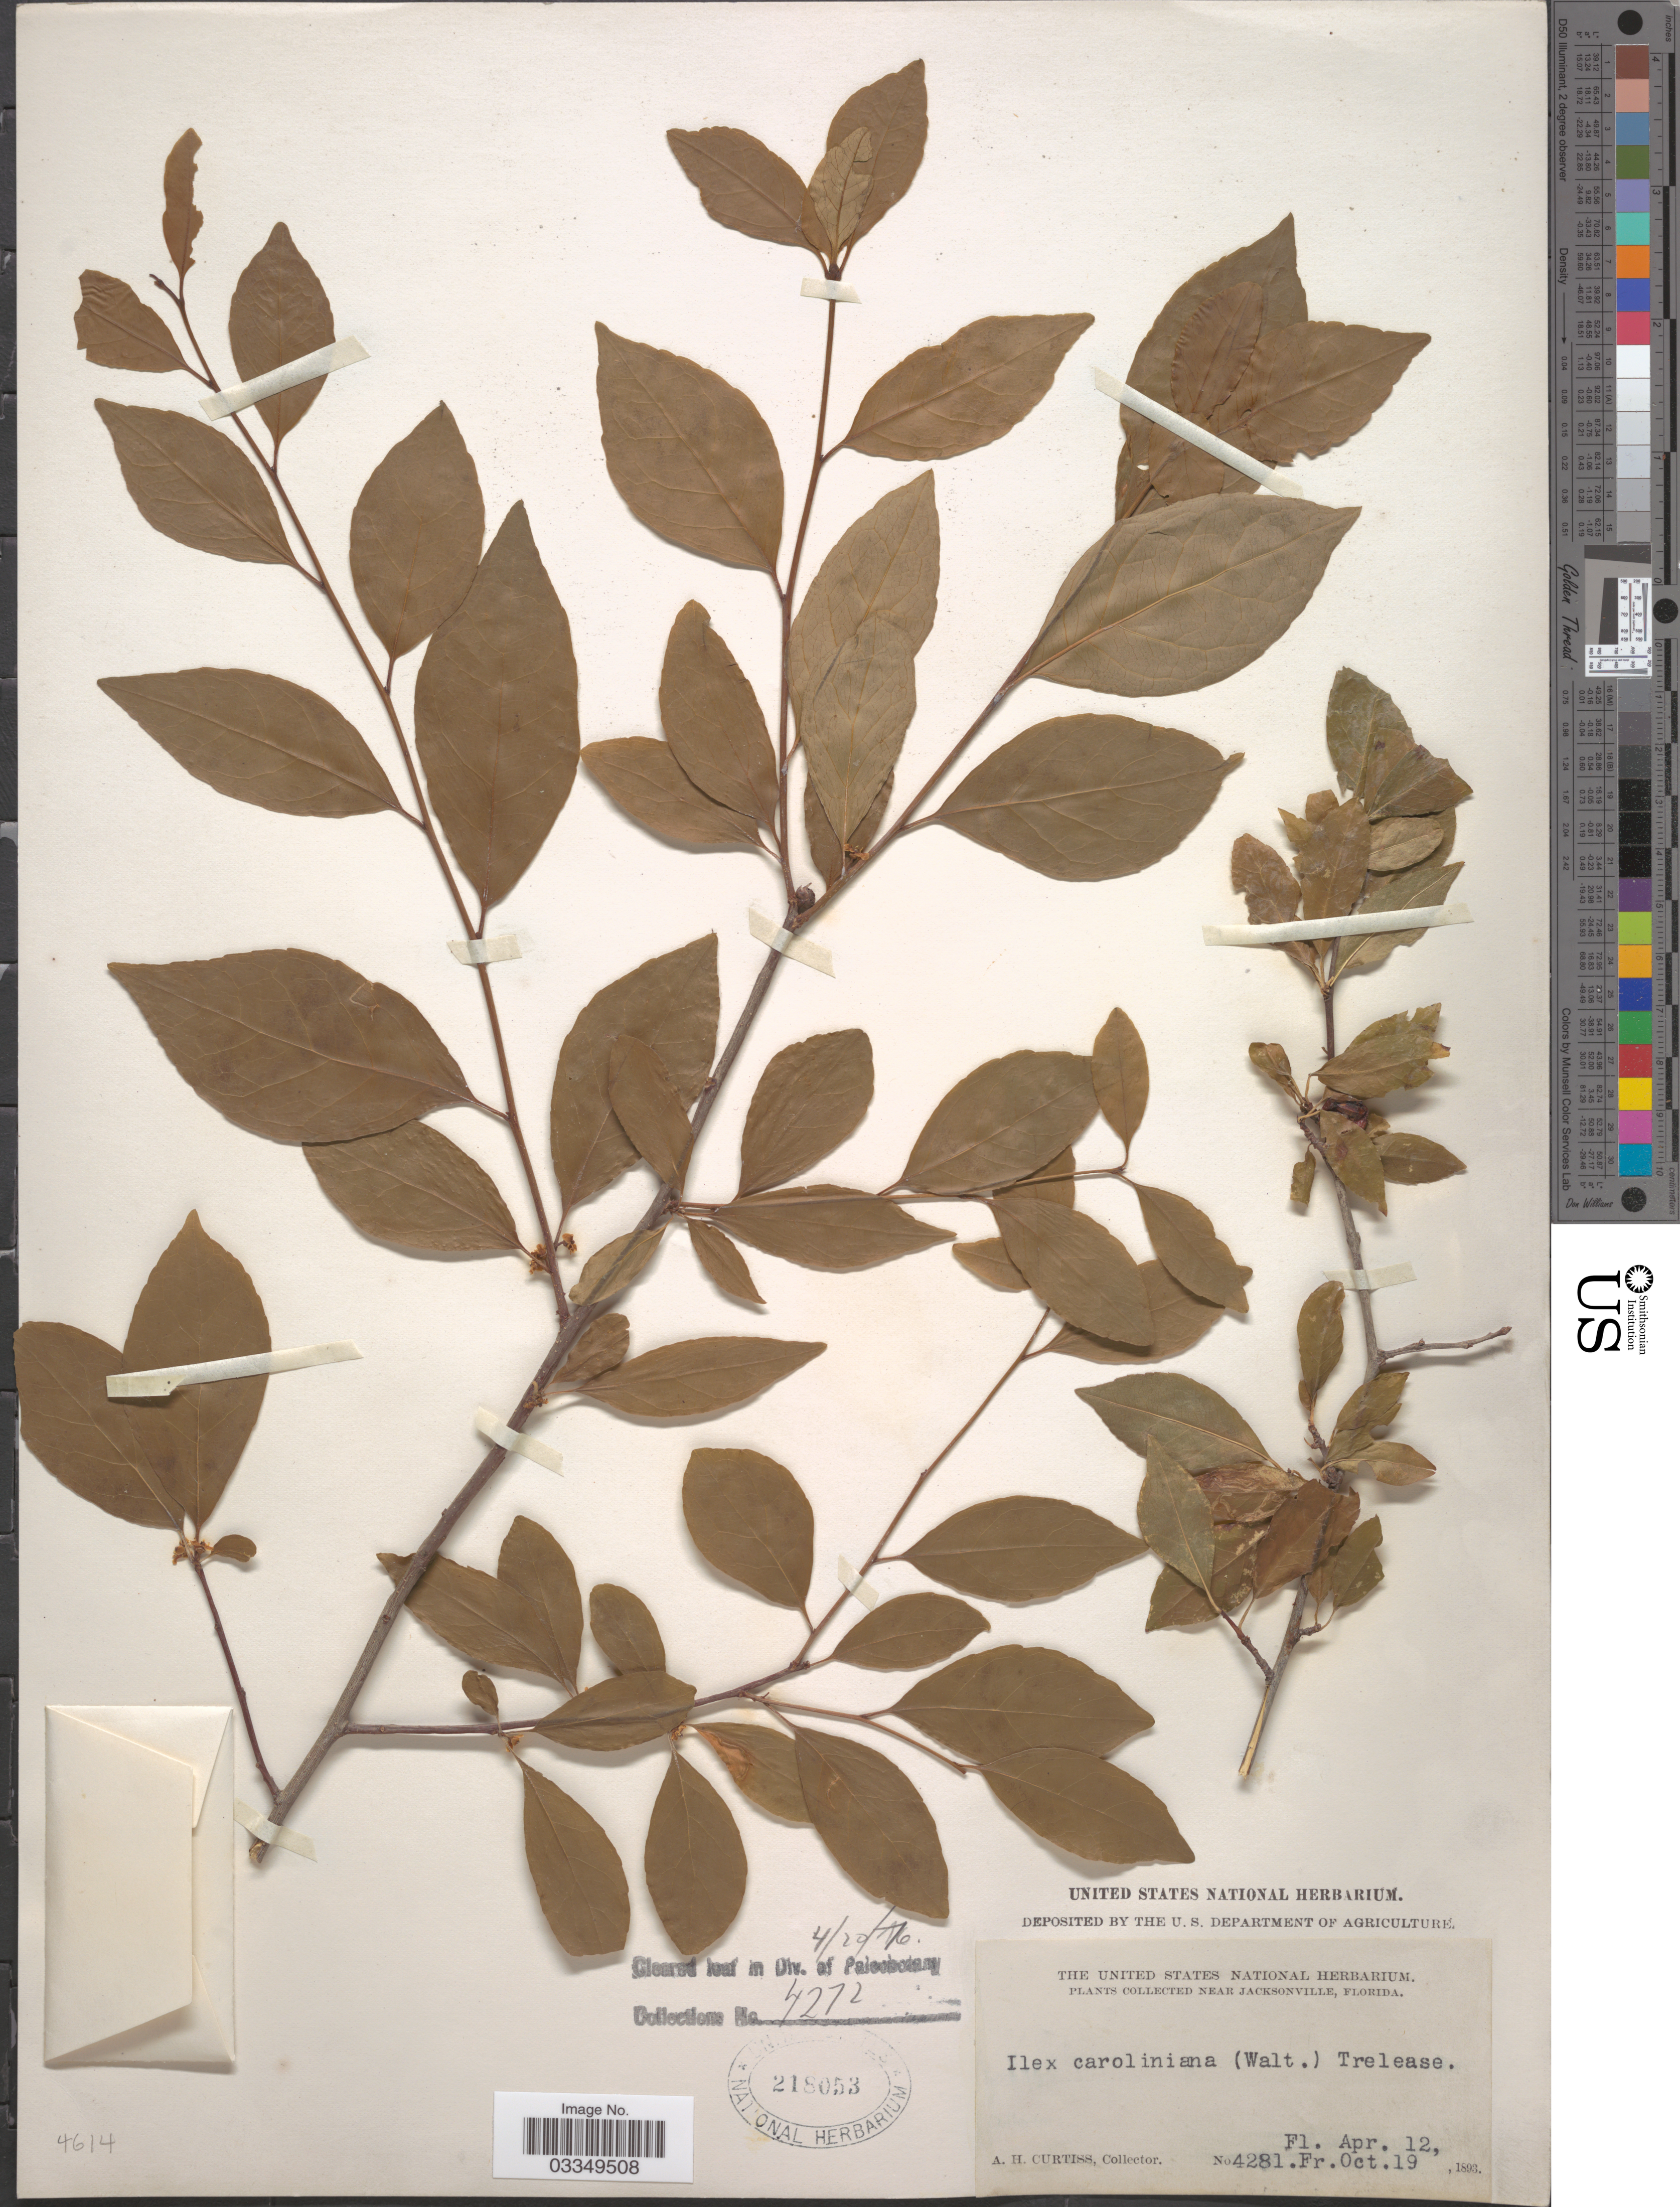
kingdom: Plantae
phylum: Tracheophyta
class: Magnoliopsida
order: Aquifoliales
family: Aquifoliaceae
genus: Ilex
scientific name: Ilex caroliniana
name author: Trel.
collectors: A. H. Curtiss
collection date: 1893-04-12/1893-10-19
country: United States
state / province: Florida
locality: Near Jacksonville.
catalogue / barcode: US 218053